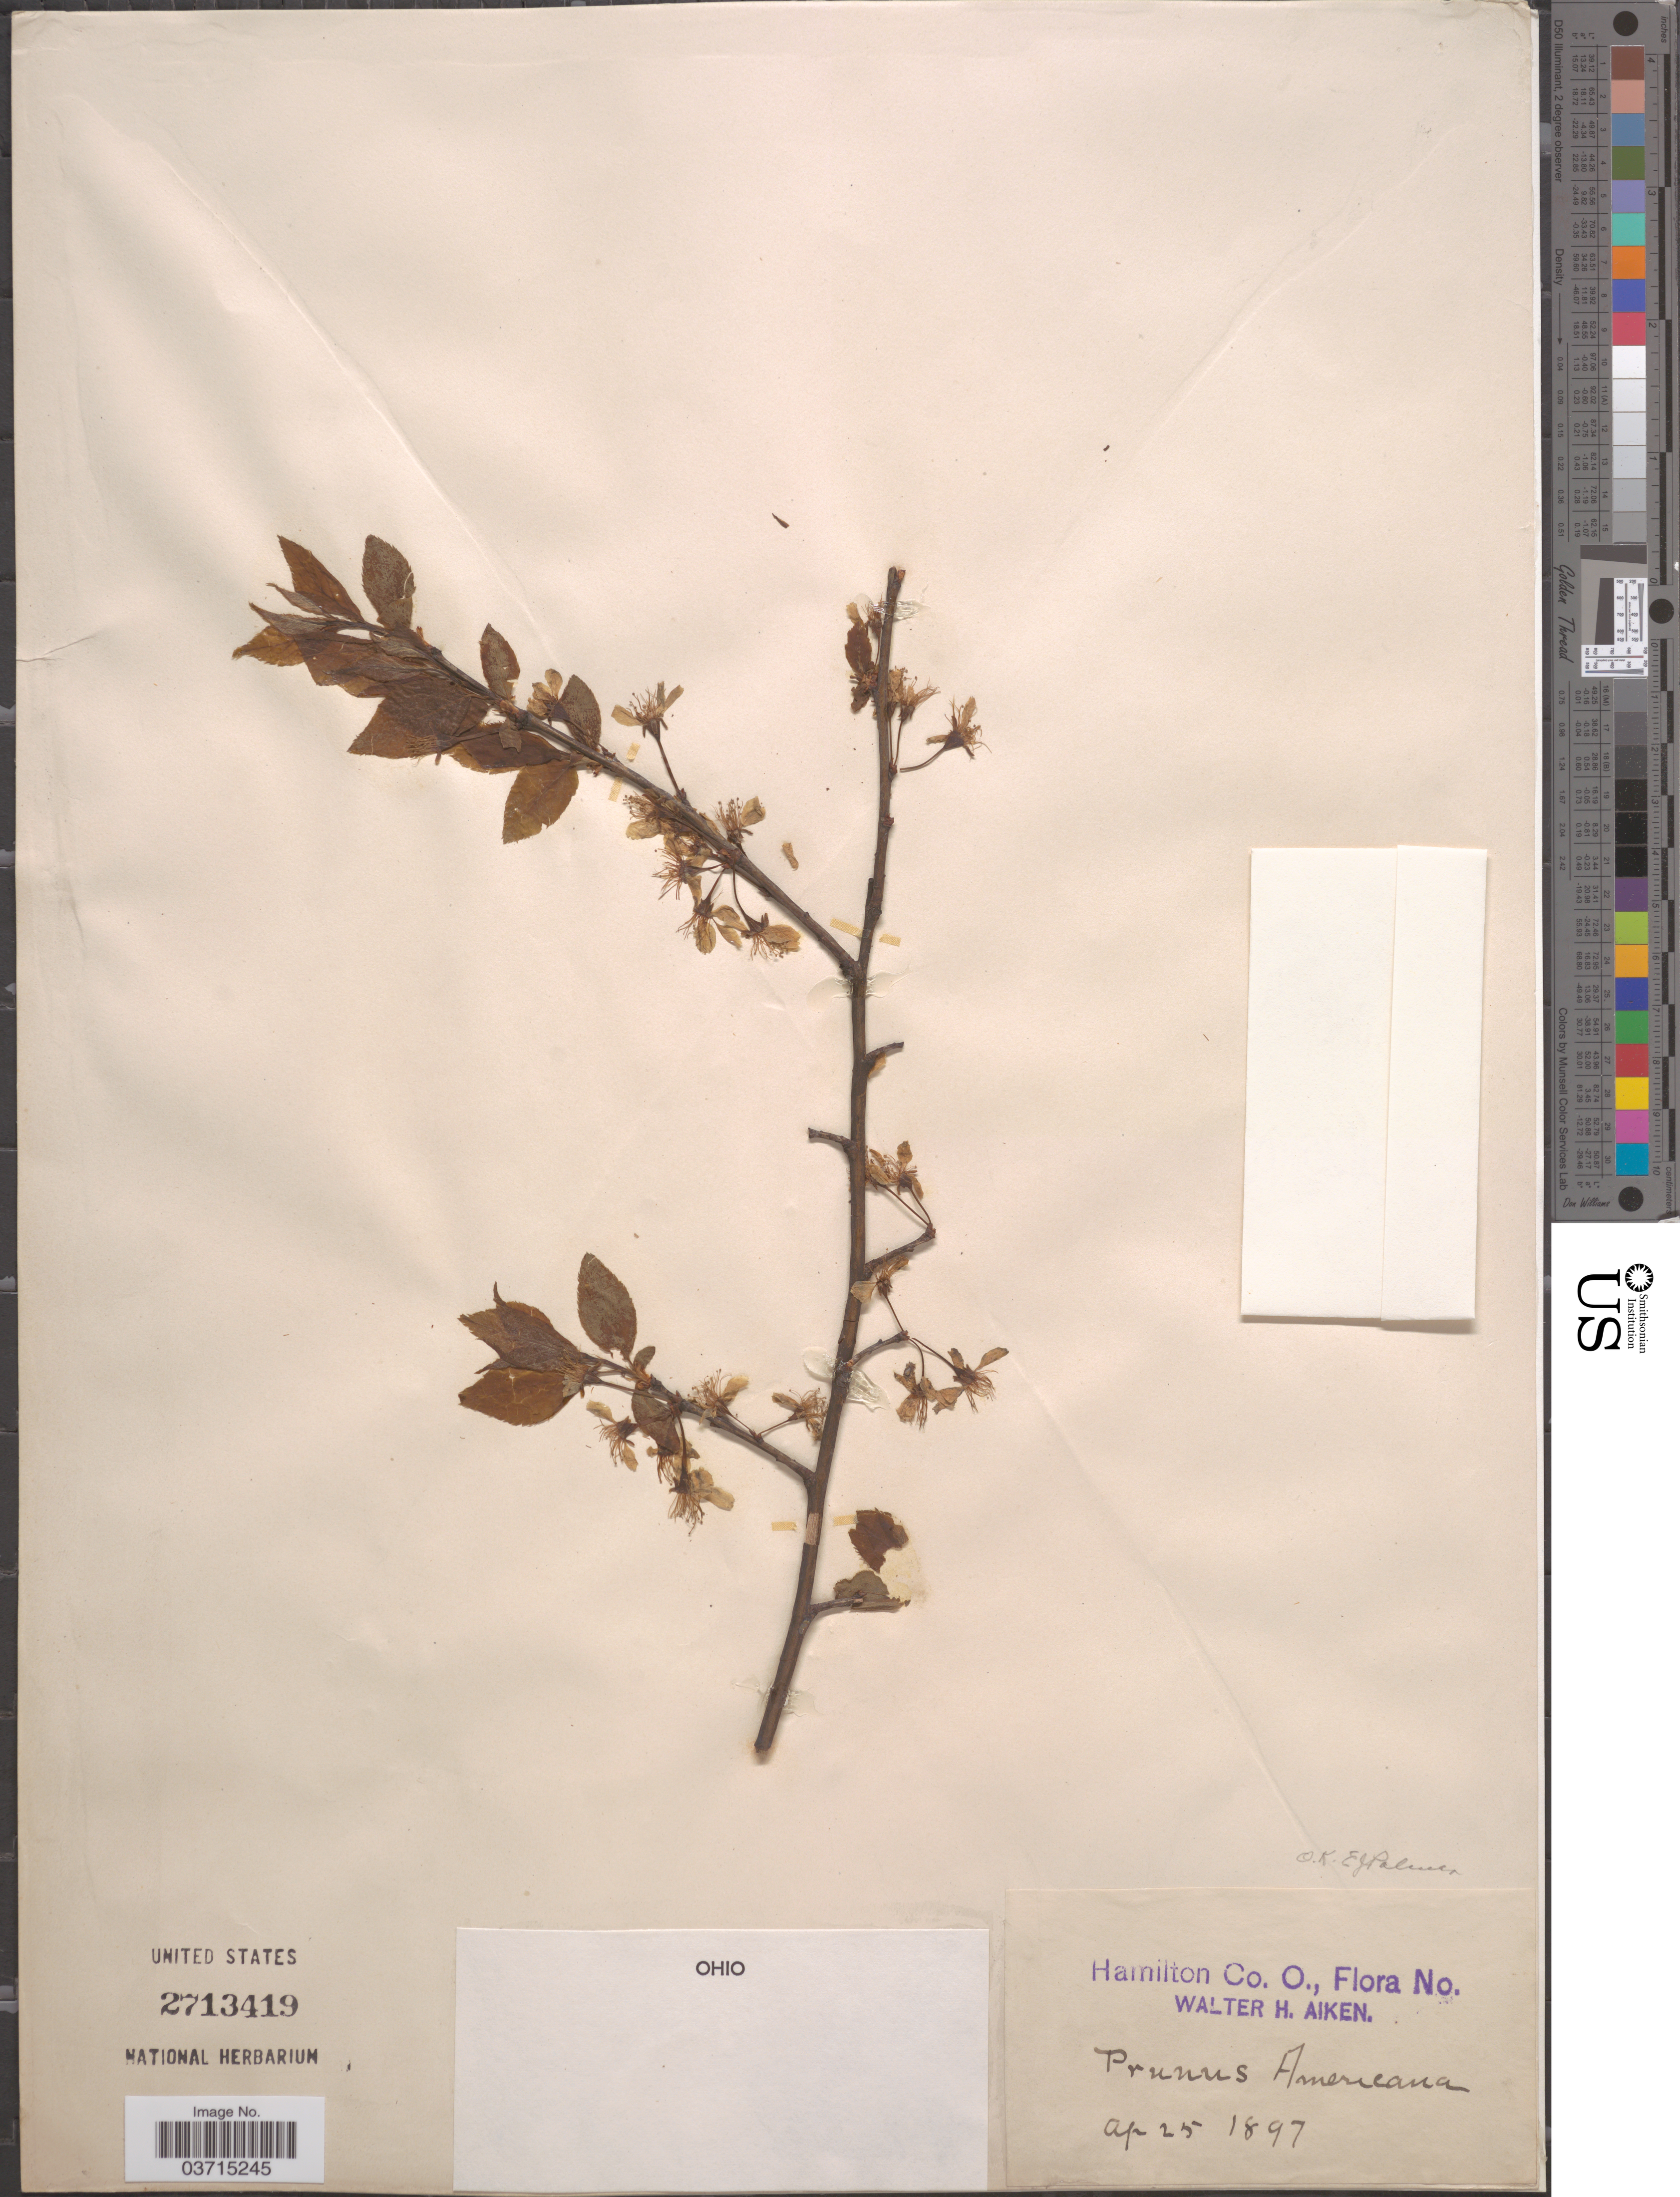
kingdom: Plantae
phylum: Tracheophyta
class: Magnoliopsida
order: Rosales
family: Rosaceae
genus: Prunus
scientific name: Prunus americana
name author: Marshall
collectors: W. Aiken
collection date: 1897-04-25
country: United States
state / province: Ohio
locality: Hamilton Co.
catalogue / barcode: US 2713419